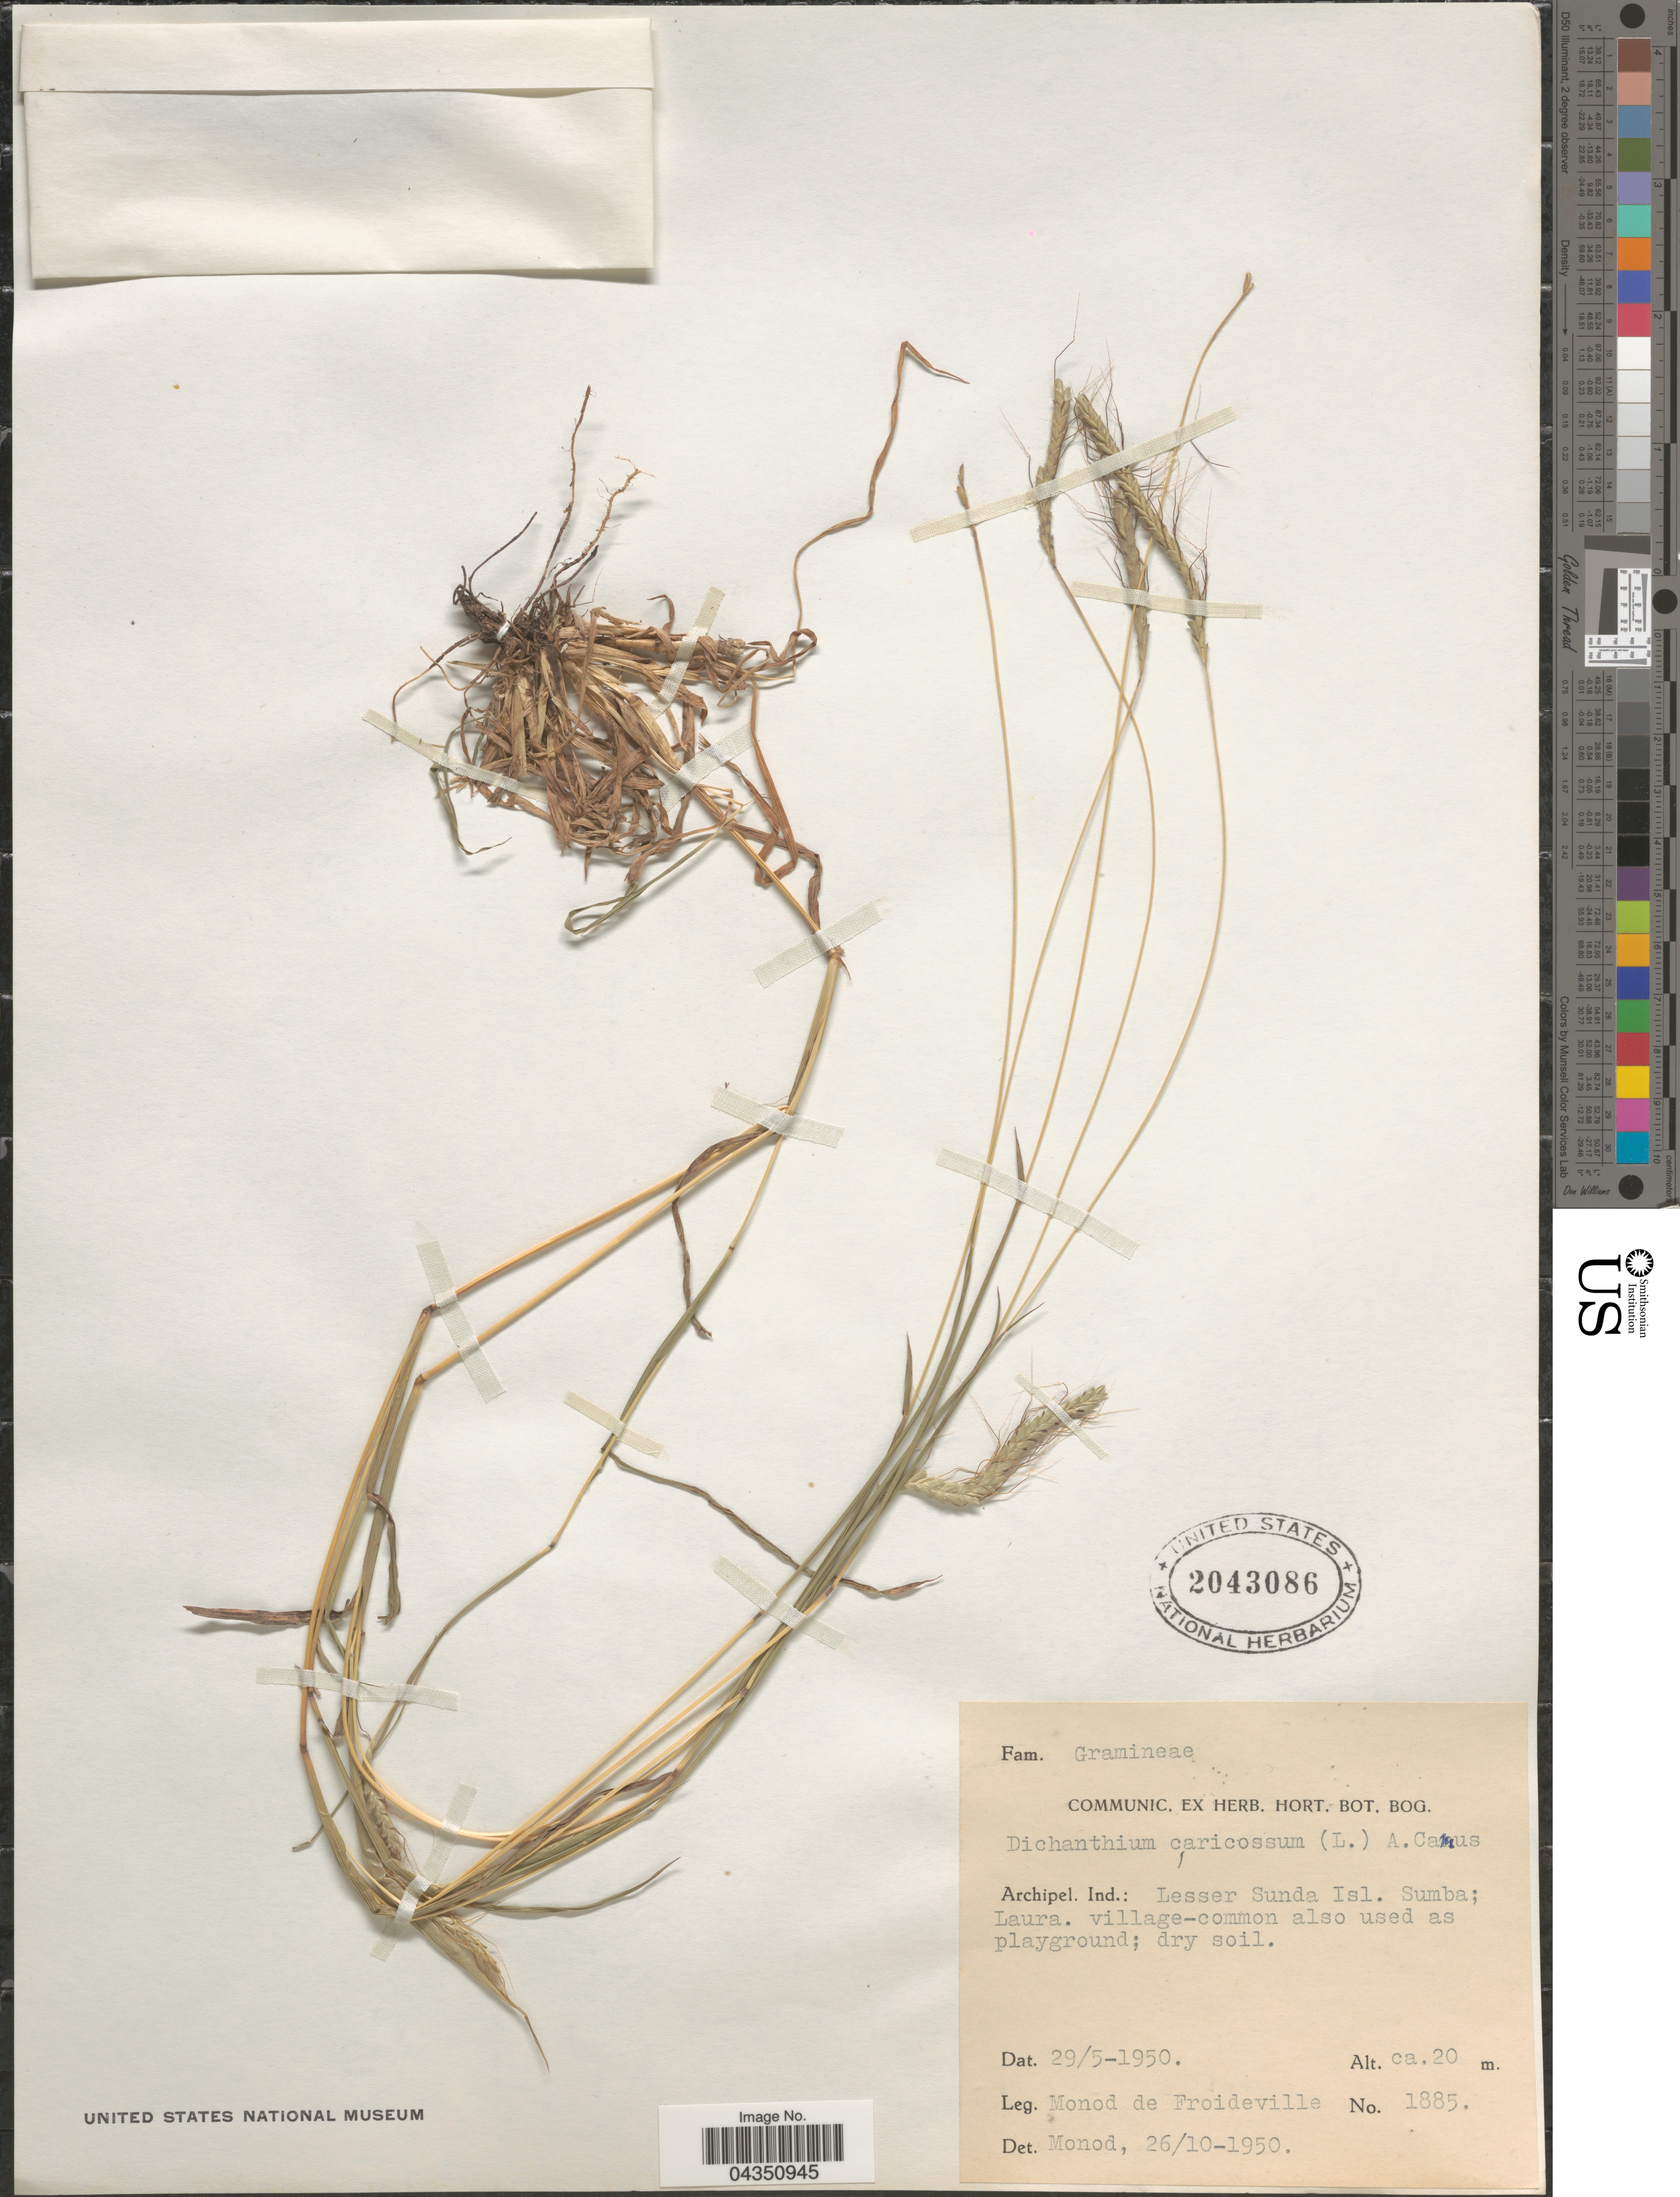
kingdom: Plantae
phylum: Tracheophyta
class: Liliopsida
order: Poales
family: Poaceae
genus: Dichanthium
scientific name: Dichanthium caricosum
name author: (L.) A. Camus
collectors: C. Monod de F.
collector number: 1885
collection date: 1950-05-29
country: Indonesia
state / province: Nusa Tenggara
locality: Archipel. Ind.: Lesser Sunda Isl. Sumba; Laura.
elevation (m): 20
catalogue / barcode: US 2043086